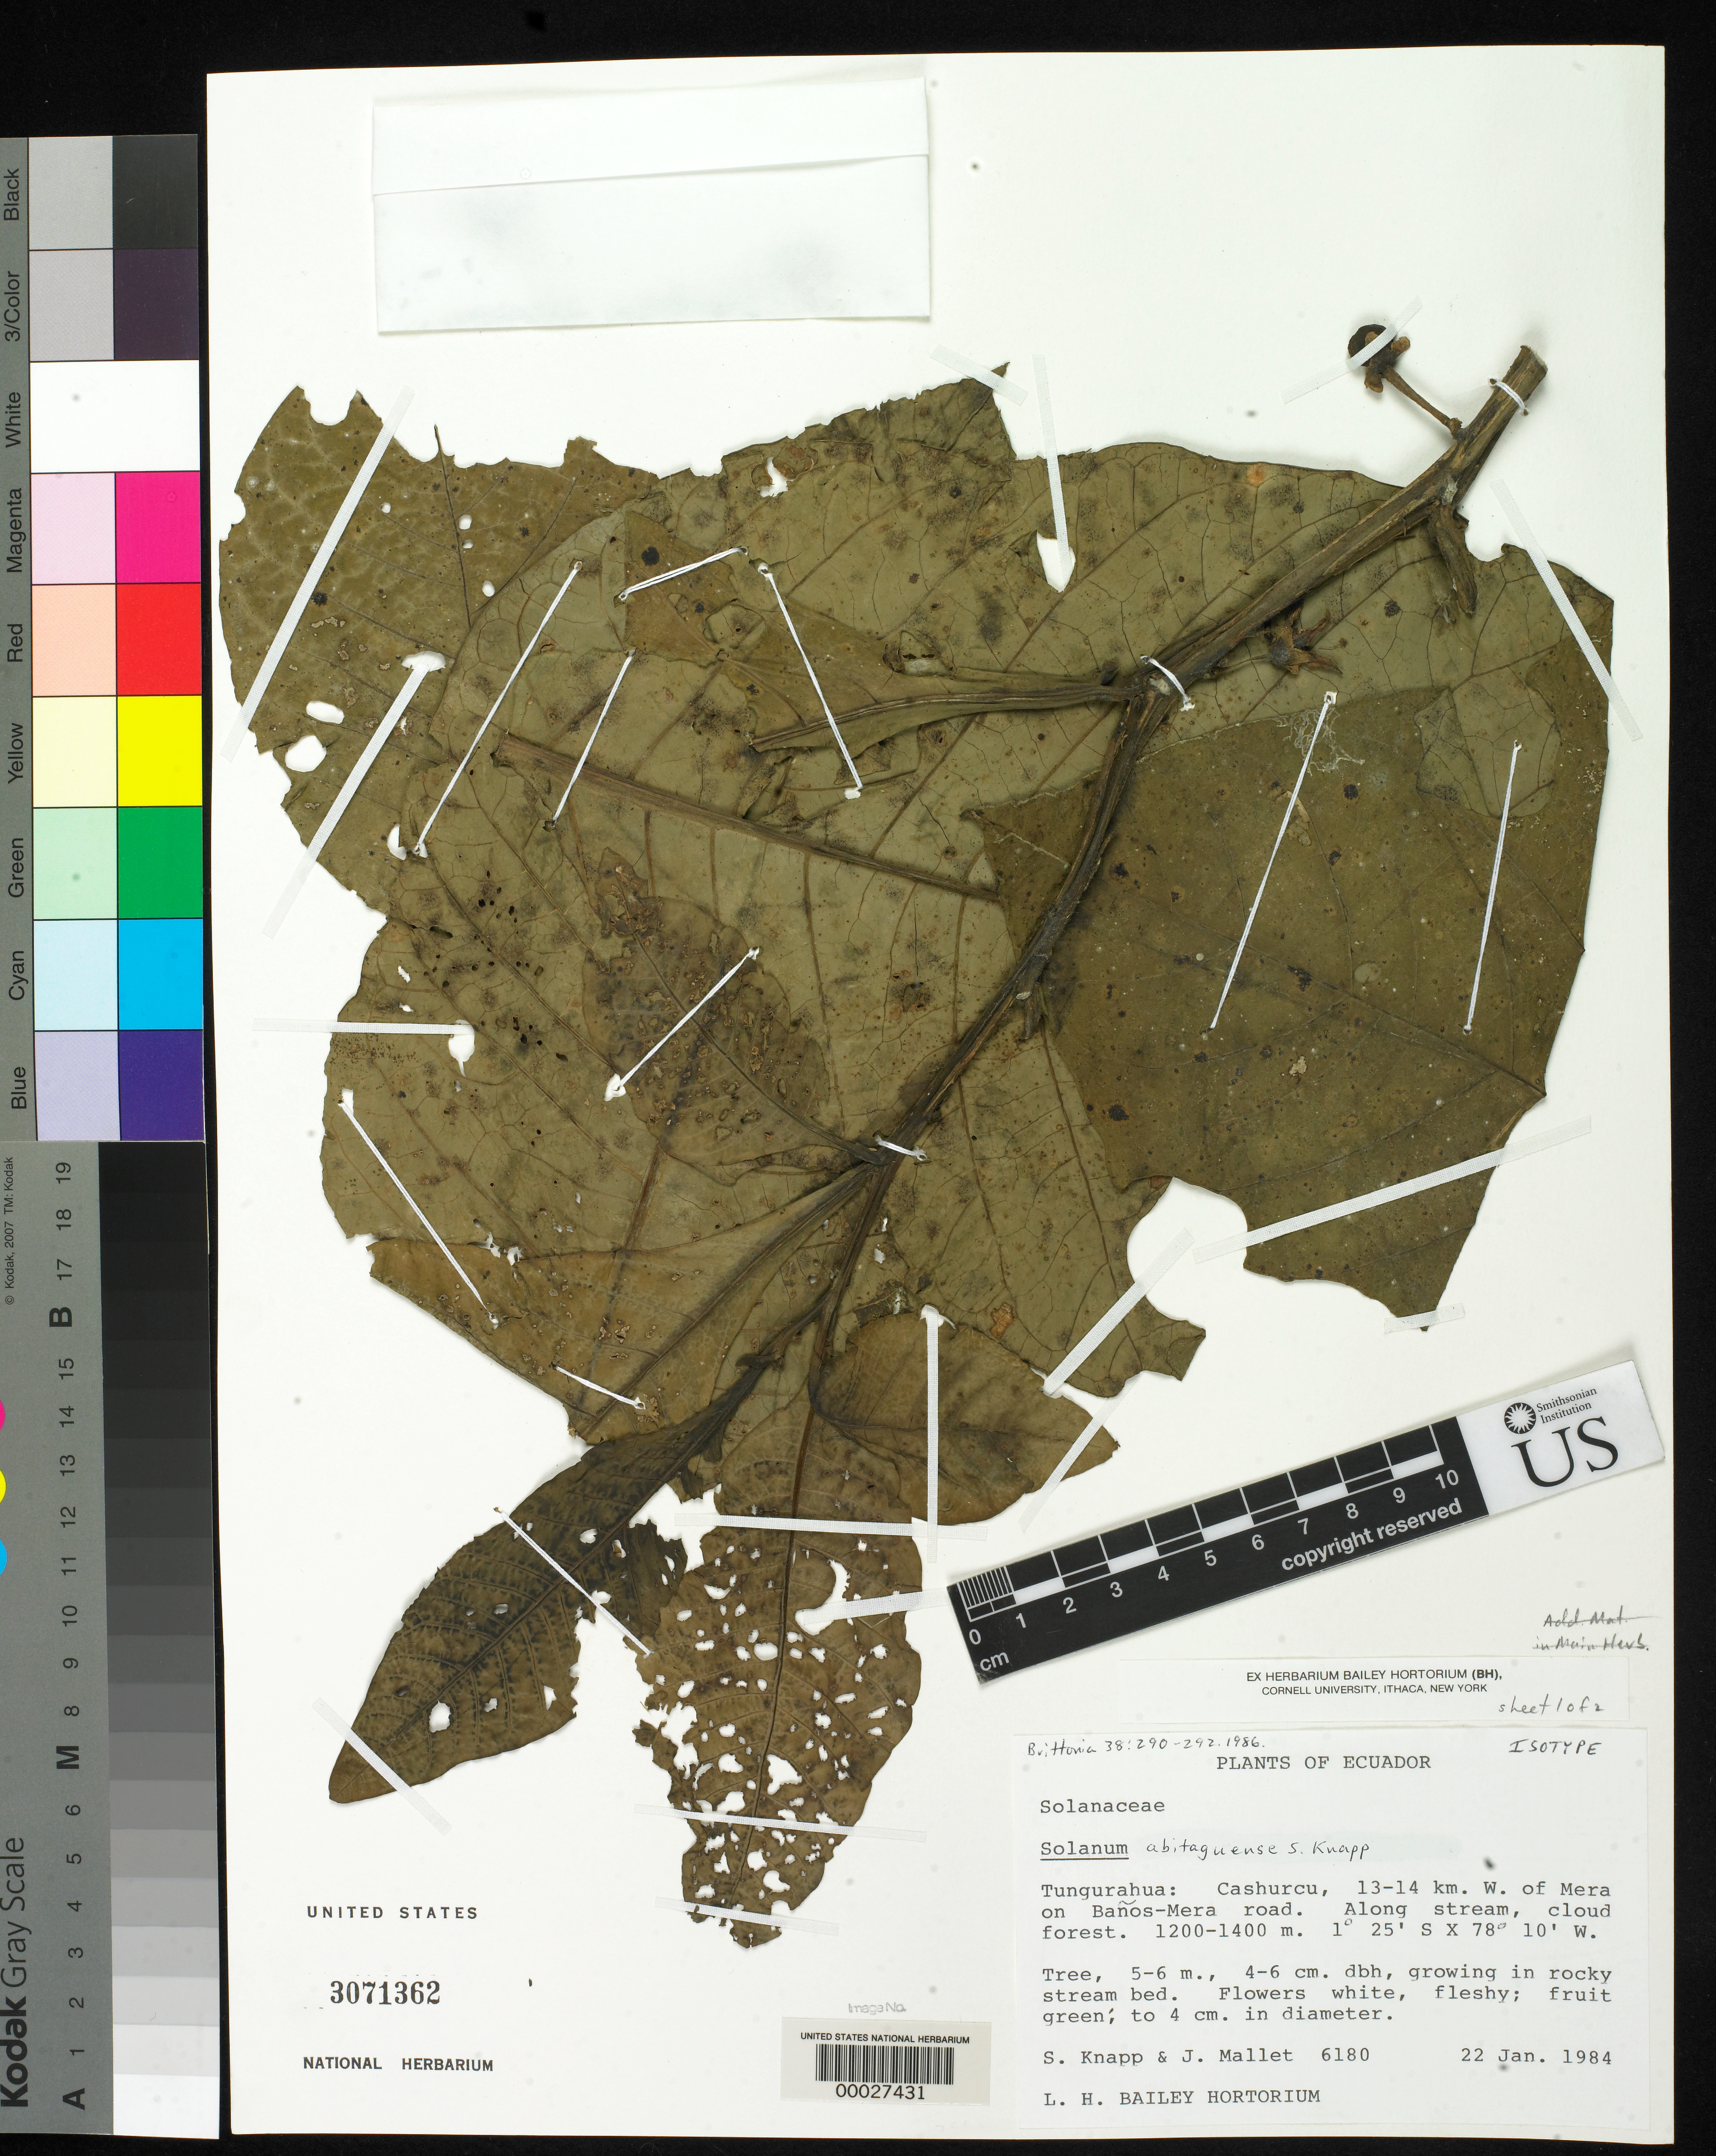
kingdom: Plantae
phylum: Tracheophyta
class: Magnoliopsida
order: Solanales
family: Solanaceae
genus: Solanum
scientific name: Solanum abitaguense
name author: S. Knapp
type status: Isotype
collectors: S. Knapp & J. Mallet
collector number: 6180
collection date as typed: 22 Jan 1984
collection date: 1984-01-22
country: Ecuador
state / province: Tungurahua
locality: Cashurcu, 13-14 km W of Mera on Banos - Mera road.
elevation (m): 1200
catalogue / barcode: US 3071362